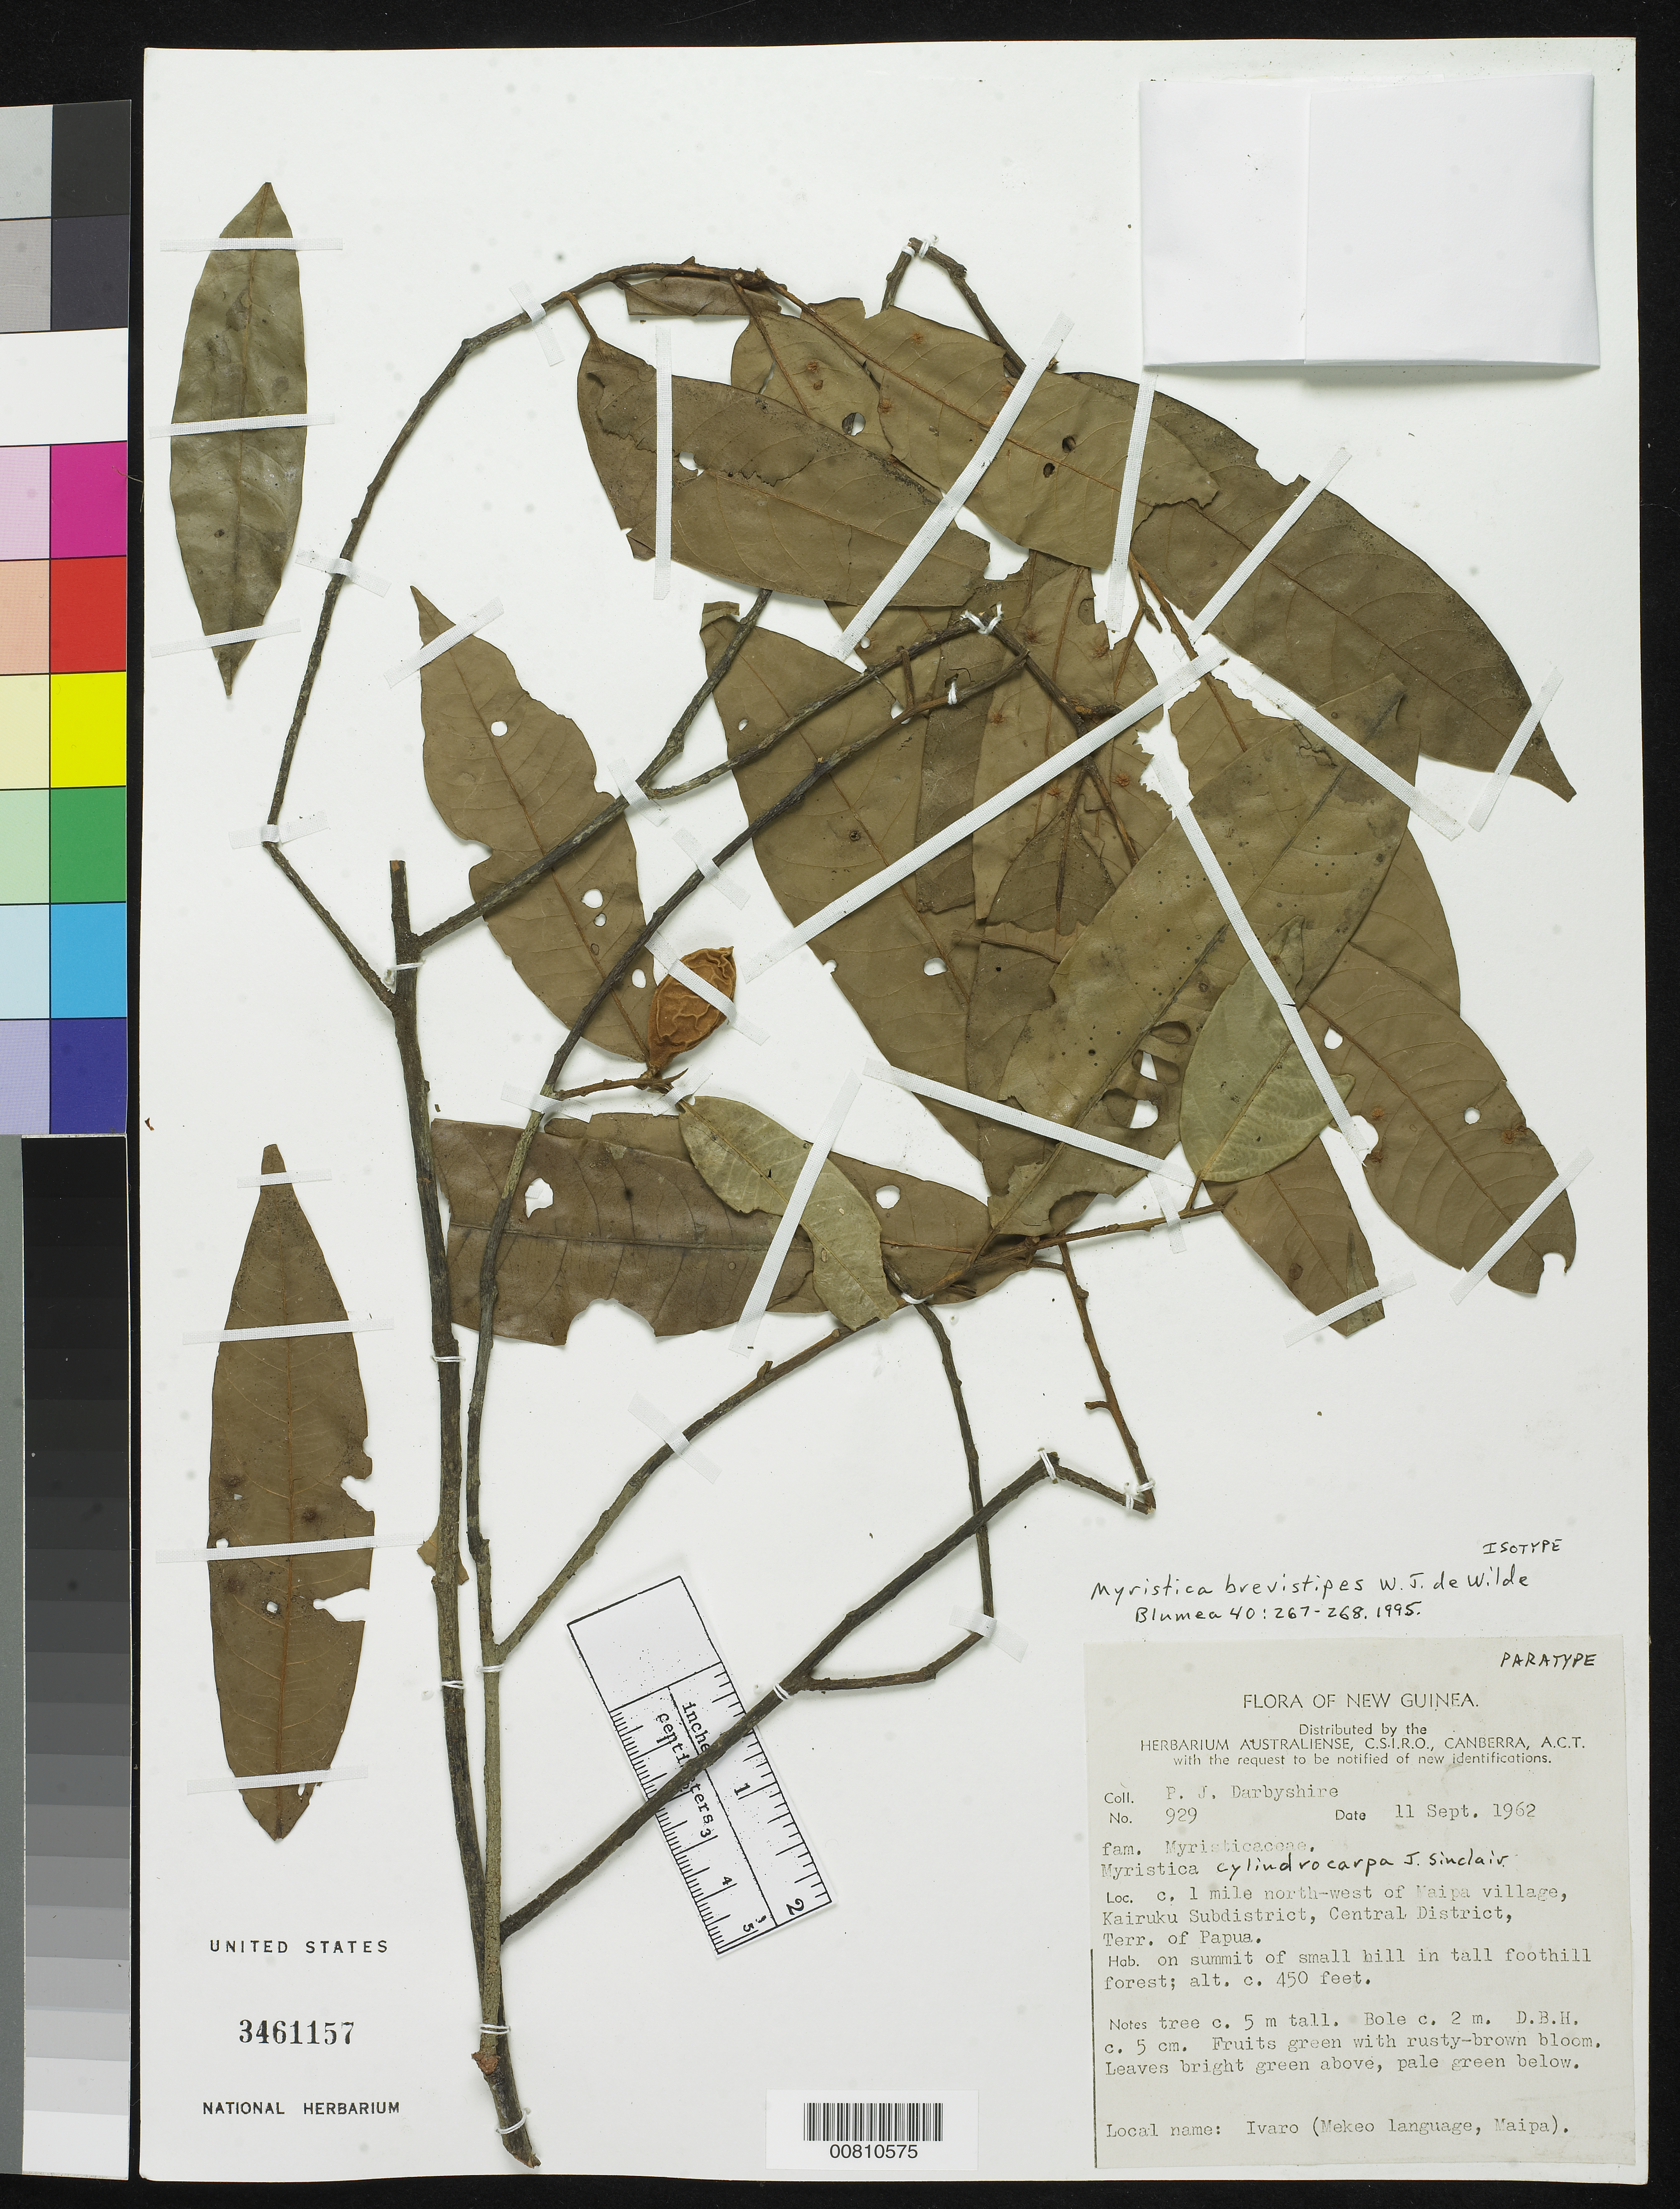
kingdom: Plantae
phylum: Tracheophyta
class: Magnoliopsida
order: Magnoliales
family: Myristicaceae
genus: Myristica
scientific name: Myristica brevistipes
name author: W.J. de Wilde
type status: Isotype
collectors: P. Darbyshire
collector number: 929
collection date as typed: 11 Sep 1962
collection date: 1962-09-11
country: Papua New Guinea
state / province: Central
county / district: Kairuku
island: New Guinea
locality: C. 1 mile north-west of Maipa village, Kairuku Subdistrict, Central District, Terr. of Papua.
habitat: On summit of small hill in tall foothill forest.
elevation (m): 137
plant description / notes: Holotype at L.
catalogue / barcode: US 3461157